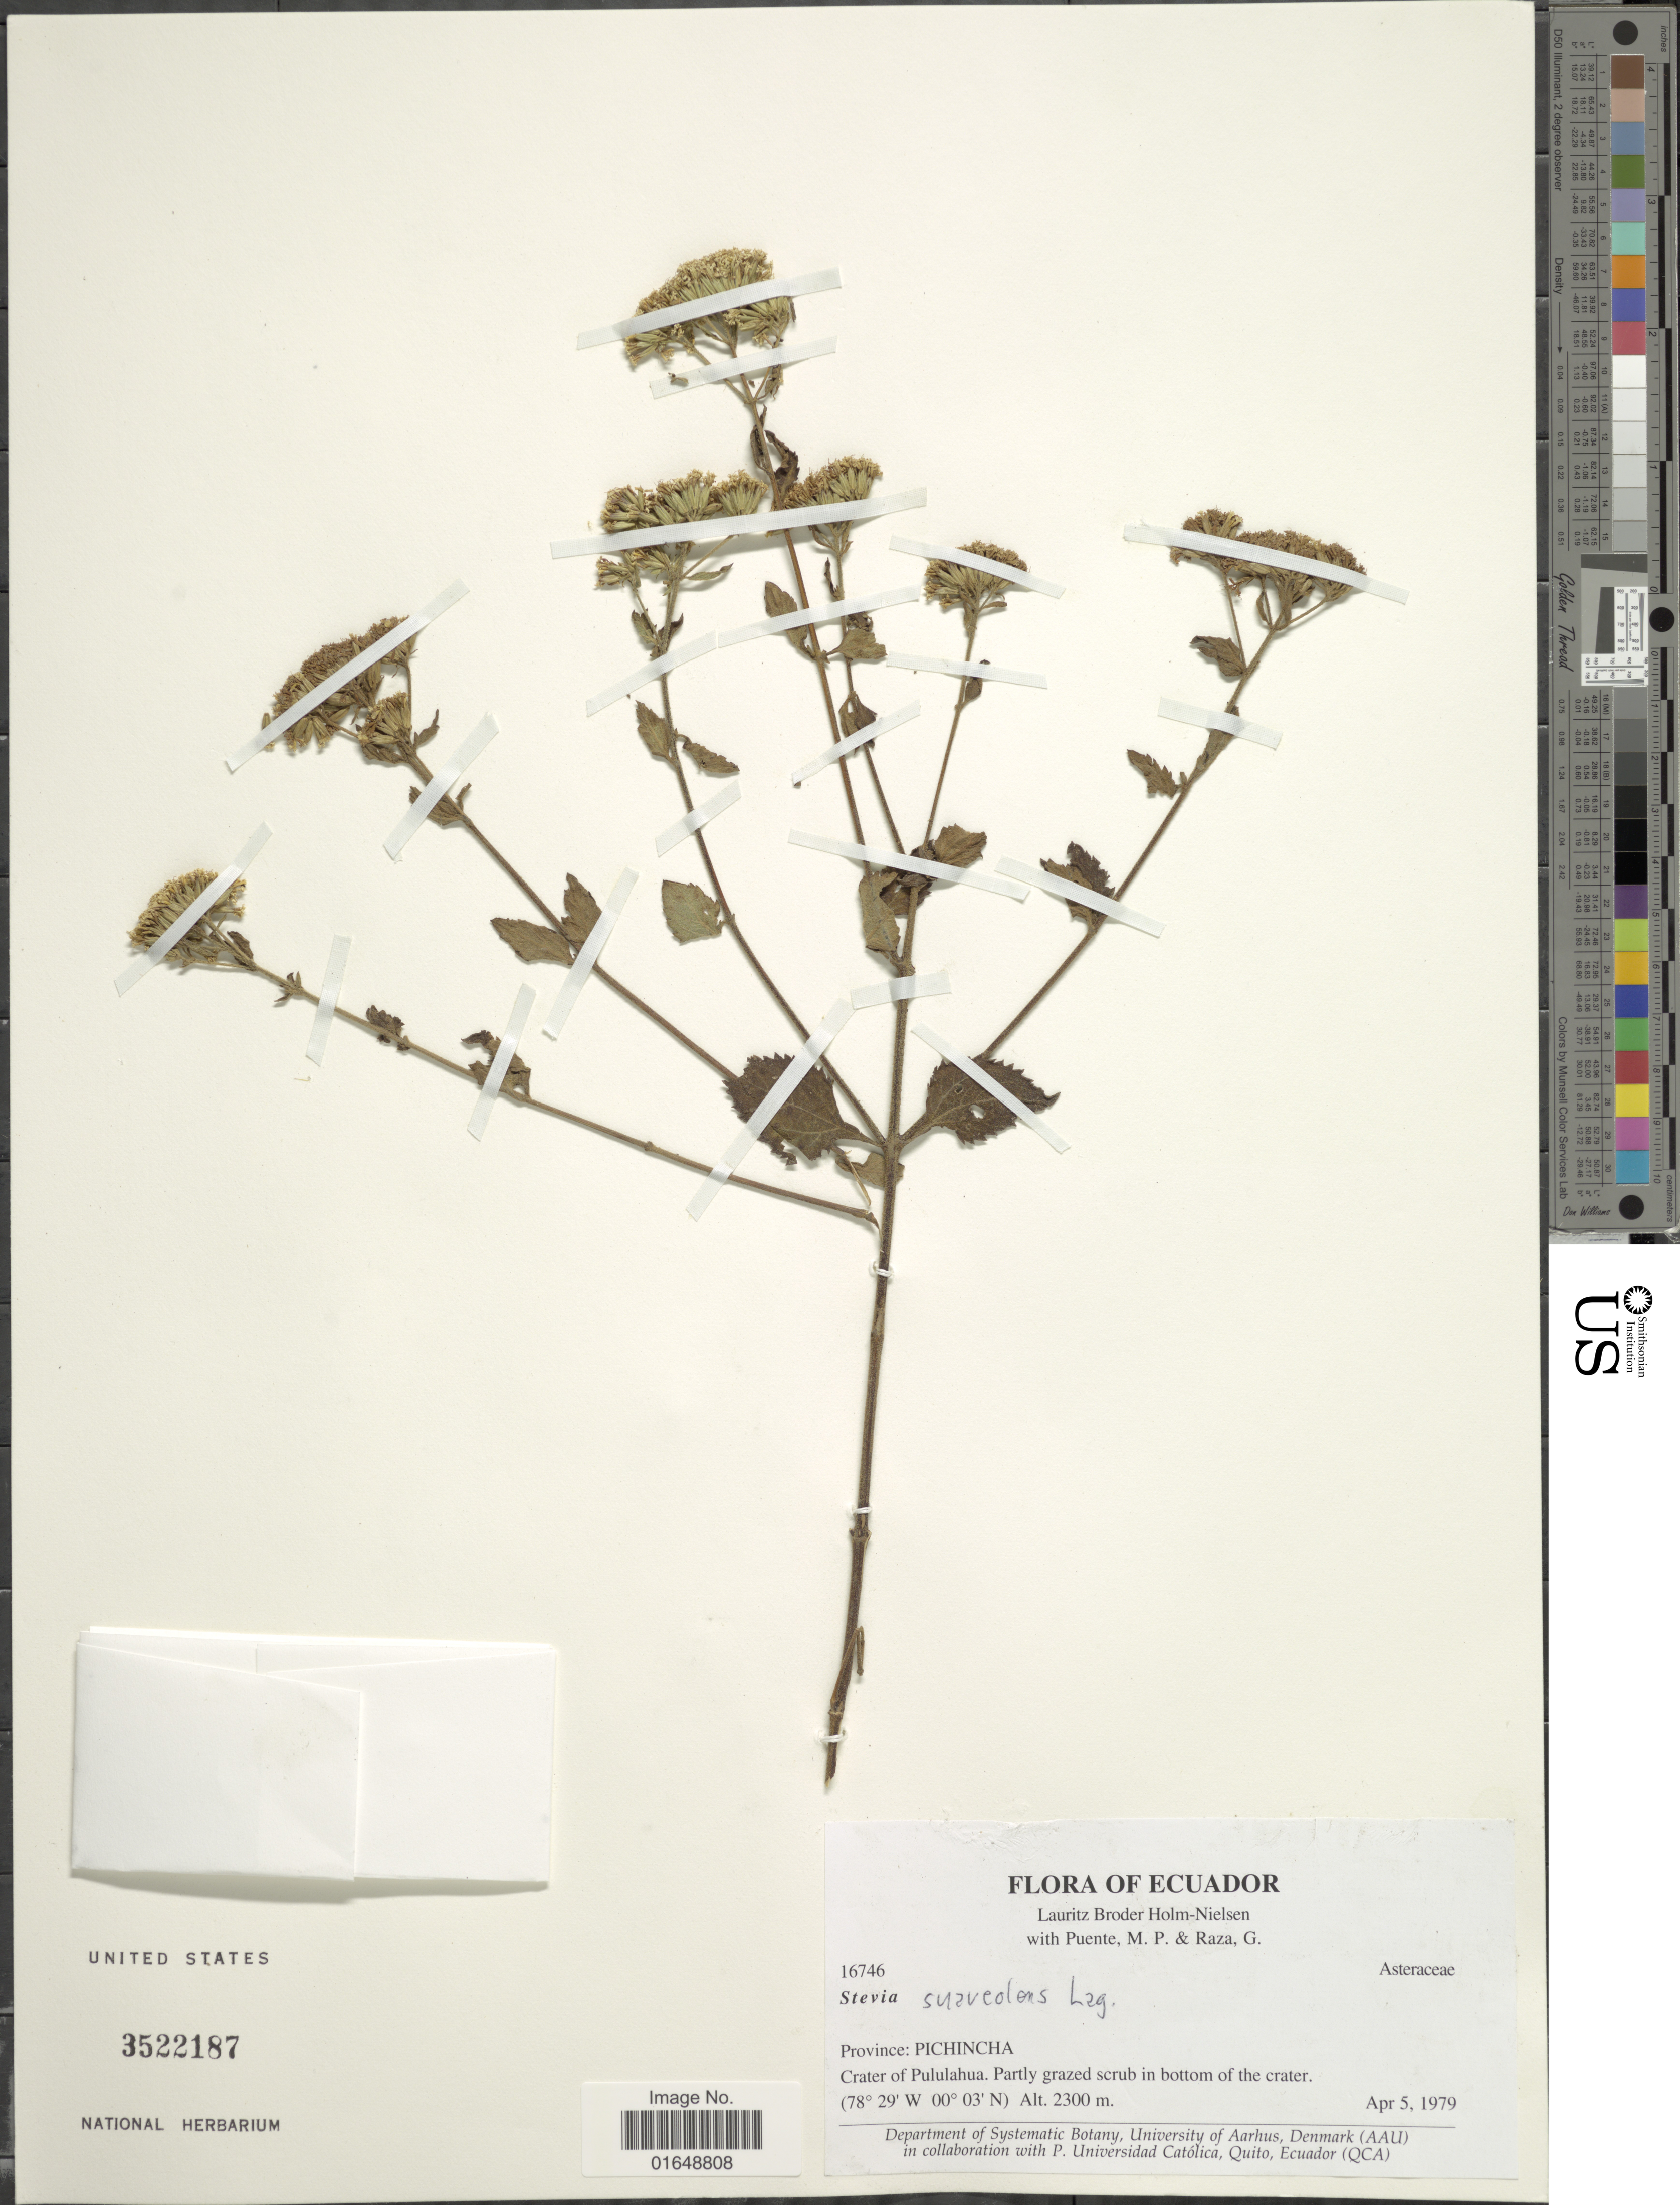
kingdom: Plantae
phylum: Tracheophyta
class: Magnoliopsida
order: Asterales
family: Asteraceae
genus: Stevia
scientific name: Stevia suaveolens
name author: Lag.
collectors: L. B. Holm-Nielsen, M. Puente & G. Raza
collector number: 16746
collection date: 1979-04-05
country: Ecuador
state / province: Pichincha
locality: Province: Pichincha. Crater of Pululahua.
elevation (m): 2300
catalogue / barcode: US 3522187